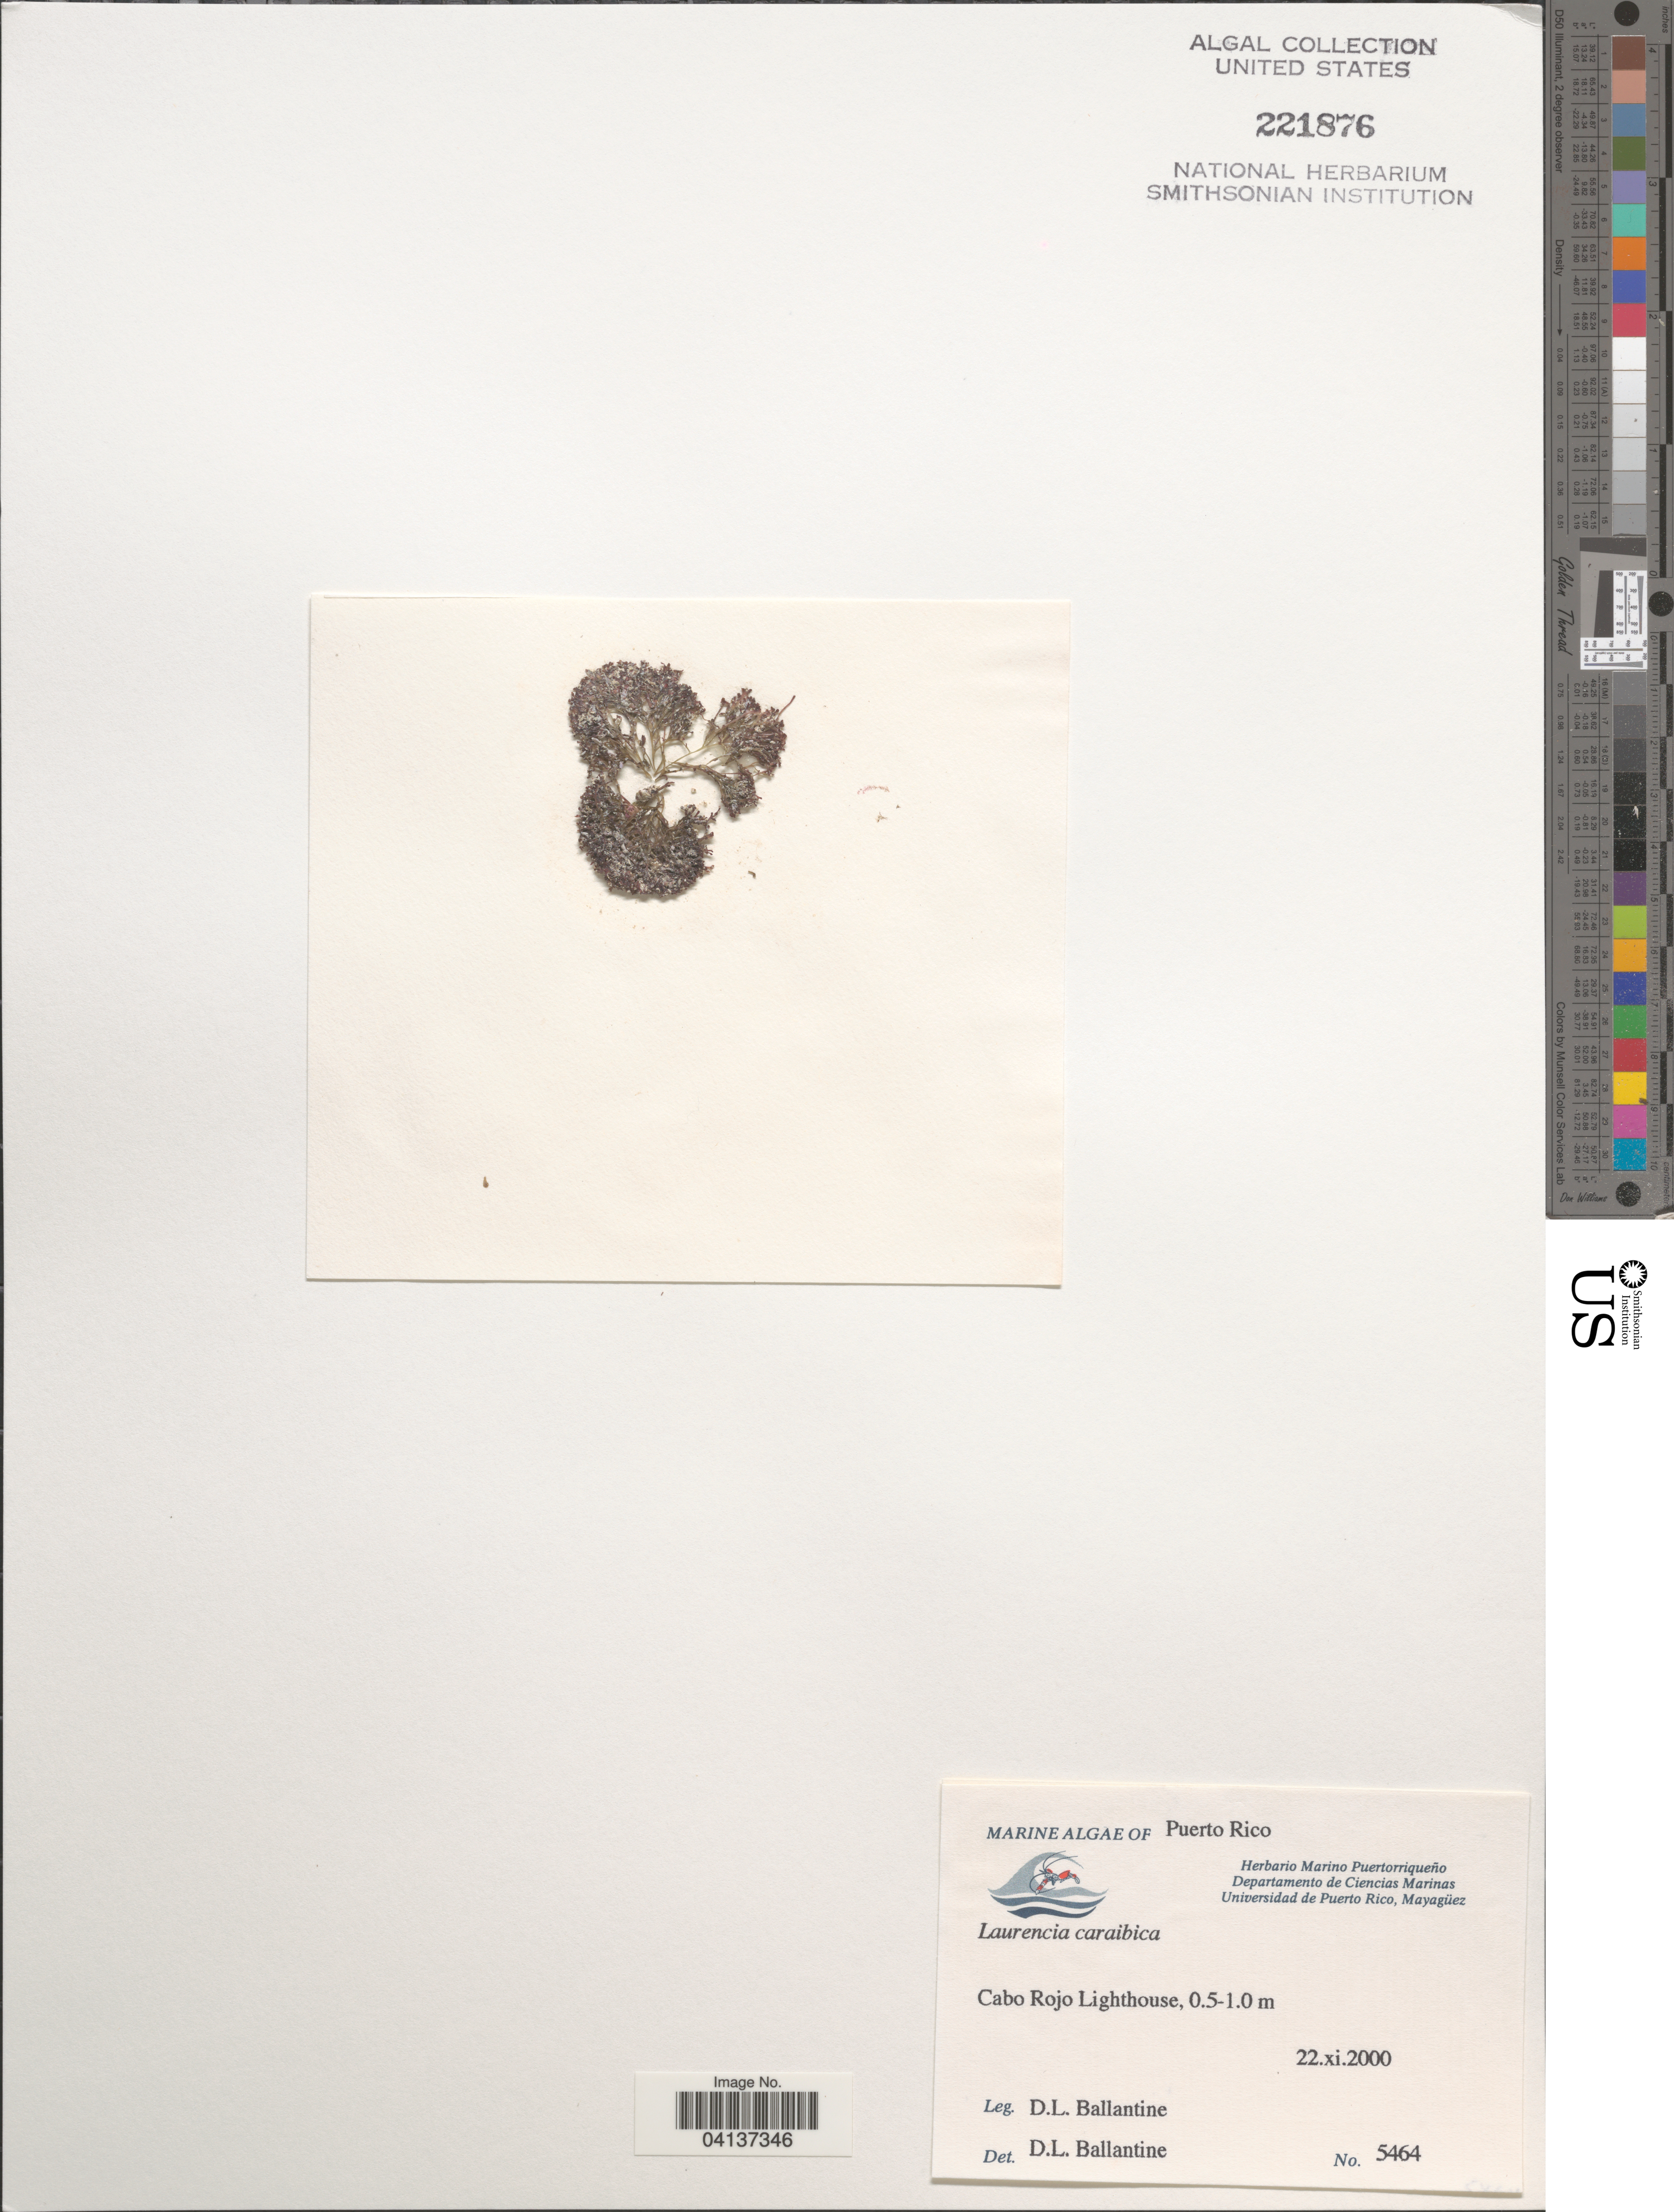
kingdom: Plantae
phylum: Rhodophyta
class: Florideophyceae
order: Ceramiales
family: Rhodomelaceae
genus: Laurencia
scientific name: Laurencia caraibica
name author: P.C. Silva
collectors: D.L. Ballantine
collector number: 5464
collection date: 2000-11-22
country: Puerto Rico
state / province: Çabo Rojo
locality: Cabo Rojo Lighthouse.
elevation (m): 0.5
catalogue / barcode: US 221876